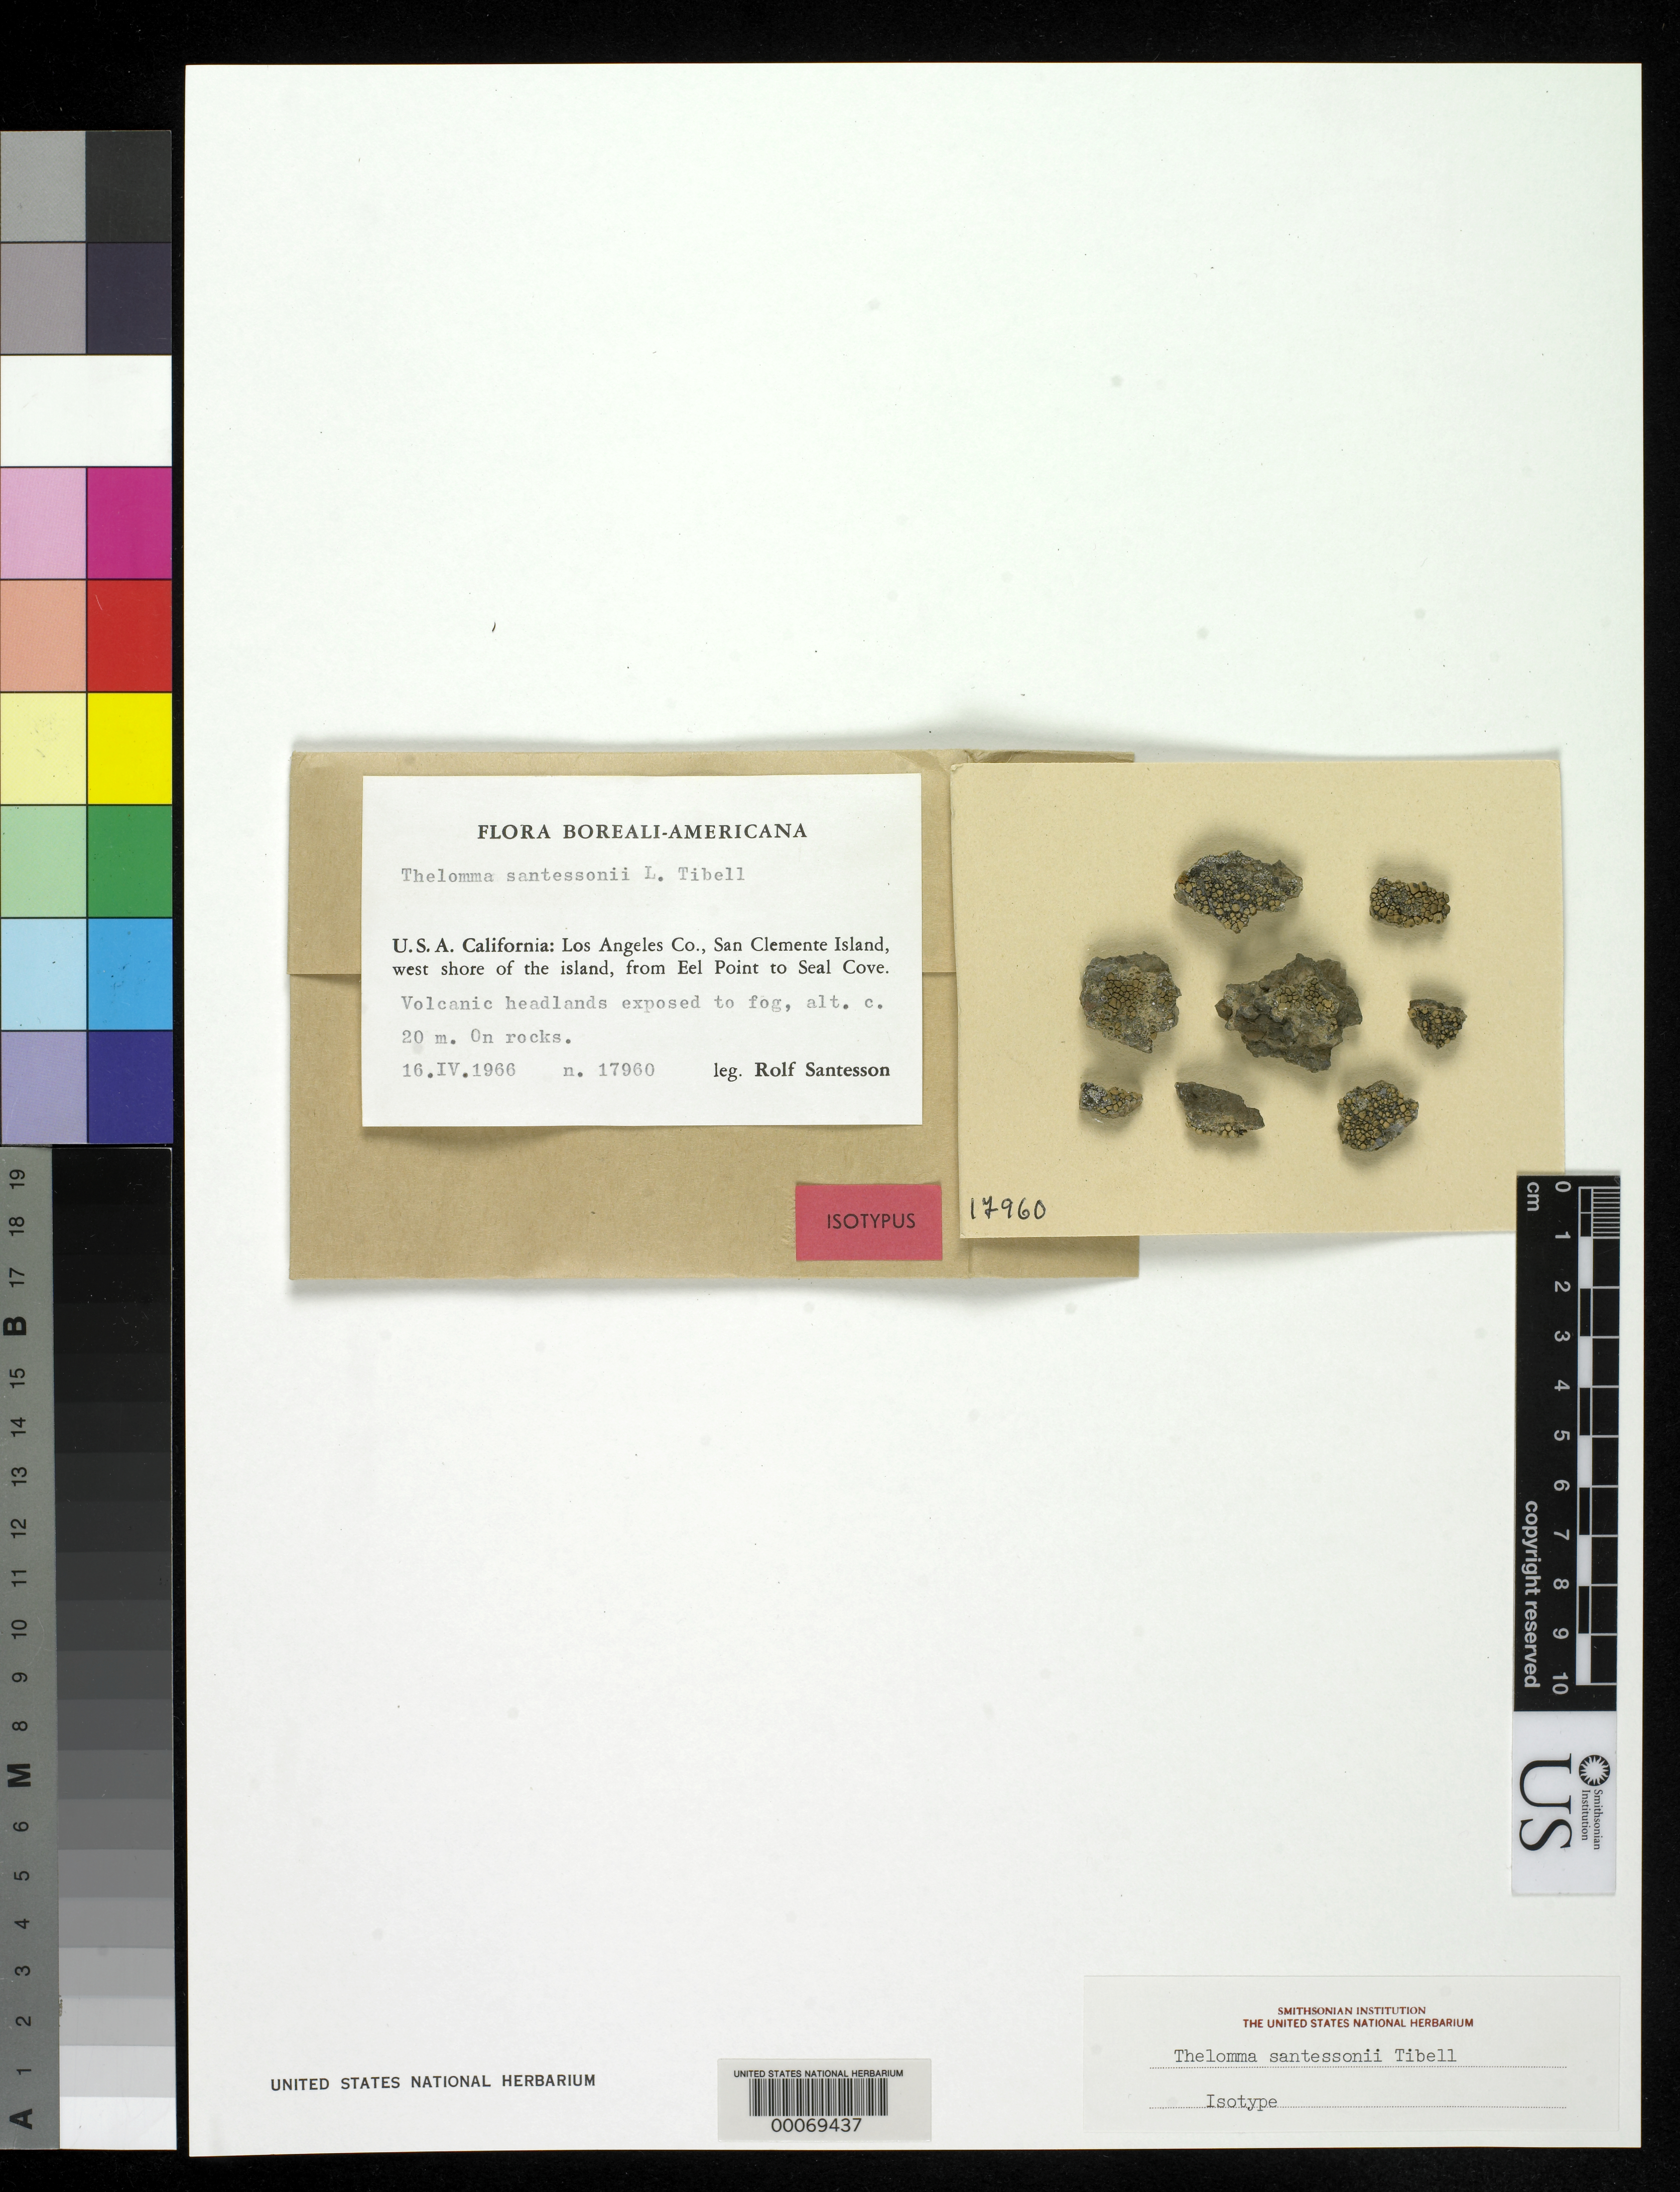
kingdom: Fungi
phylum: Ascomycota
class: Lecanoromycetes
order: Caliciales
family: Caliciaceae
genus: Thelomma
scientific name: Thelomma santessonii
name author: Tibell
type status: Isotype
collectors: R. Santesson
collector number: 17960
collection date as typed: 16 Apr 1966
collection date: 1966-04-16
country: United States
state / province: California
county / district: Los Angeles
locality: San Clemente Island, W shore from Eel Point to Seal Cove.